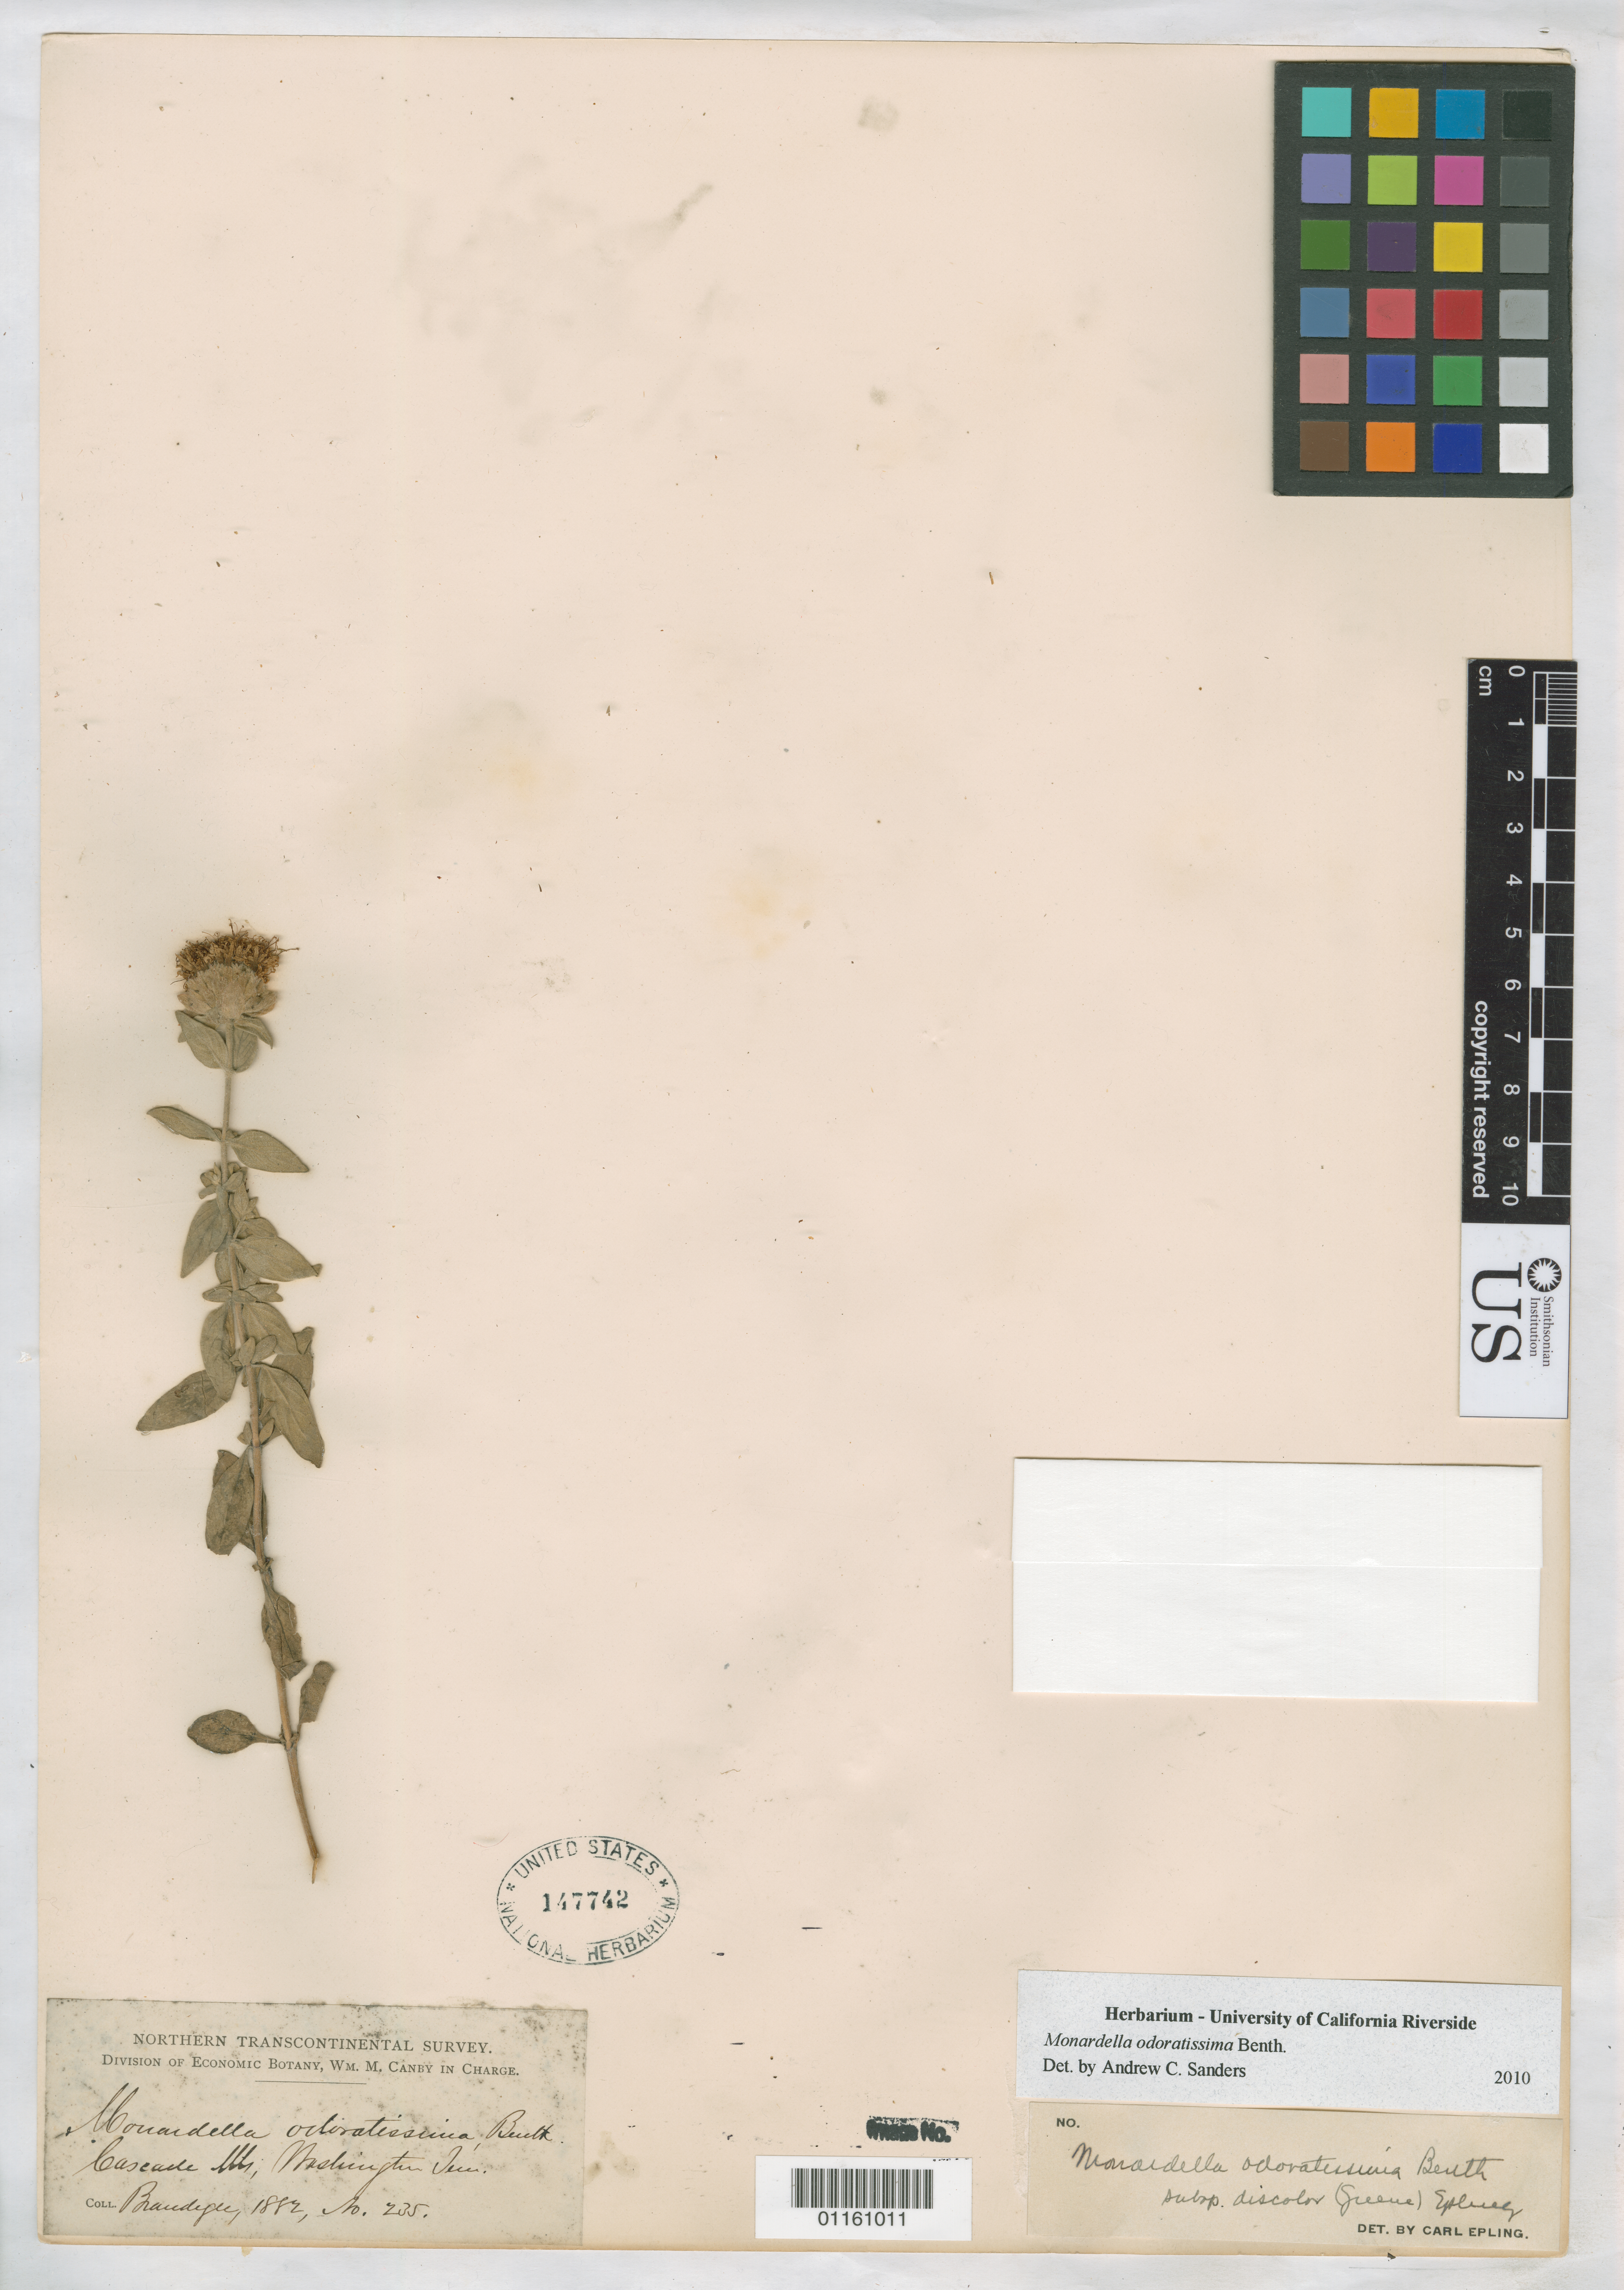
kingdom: Plantae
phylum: Tracheophyta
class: Magnoliopsida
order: Lamiales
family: Lamiaceae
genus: Monardella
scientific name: Monardella odoratissima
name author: Benth.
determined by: Sanders, A. C.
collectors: -- Brandegee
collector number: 235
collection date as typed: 1882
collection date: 1882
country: United States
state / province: Washington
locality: Cascade Mts.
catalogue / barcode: US 147742